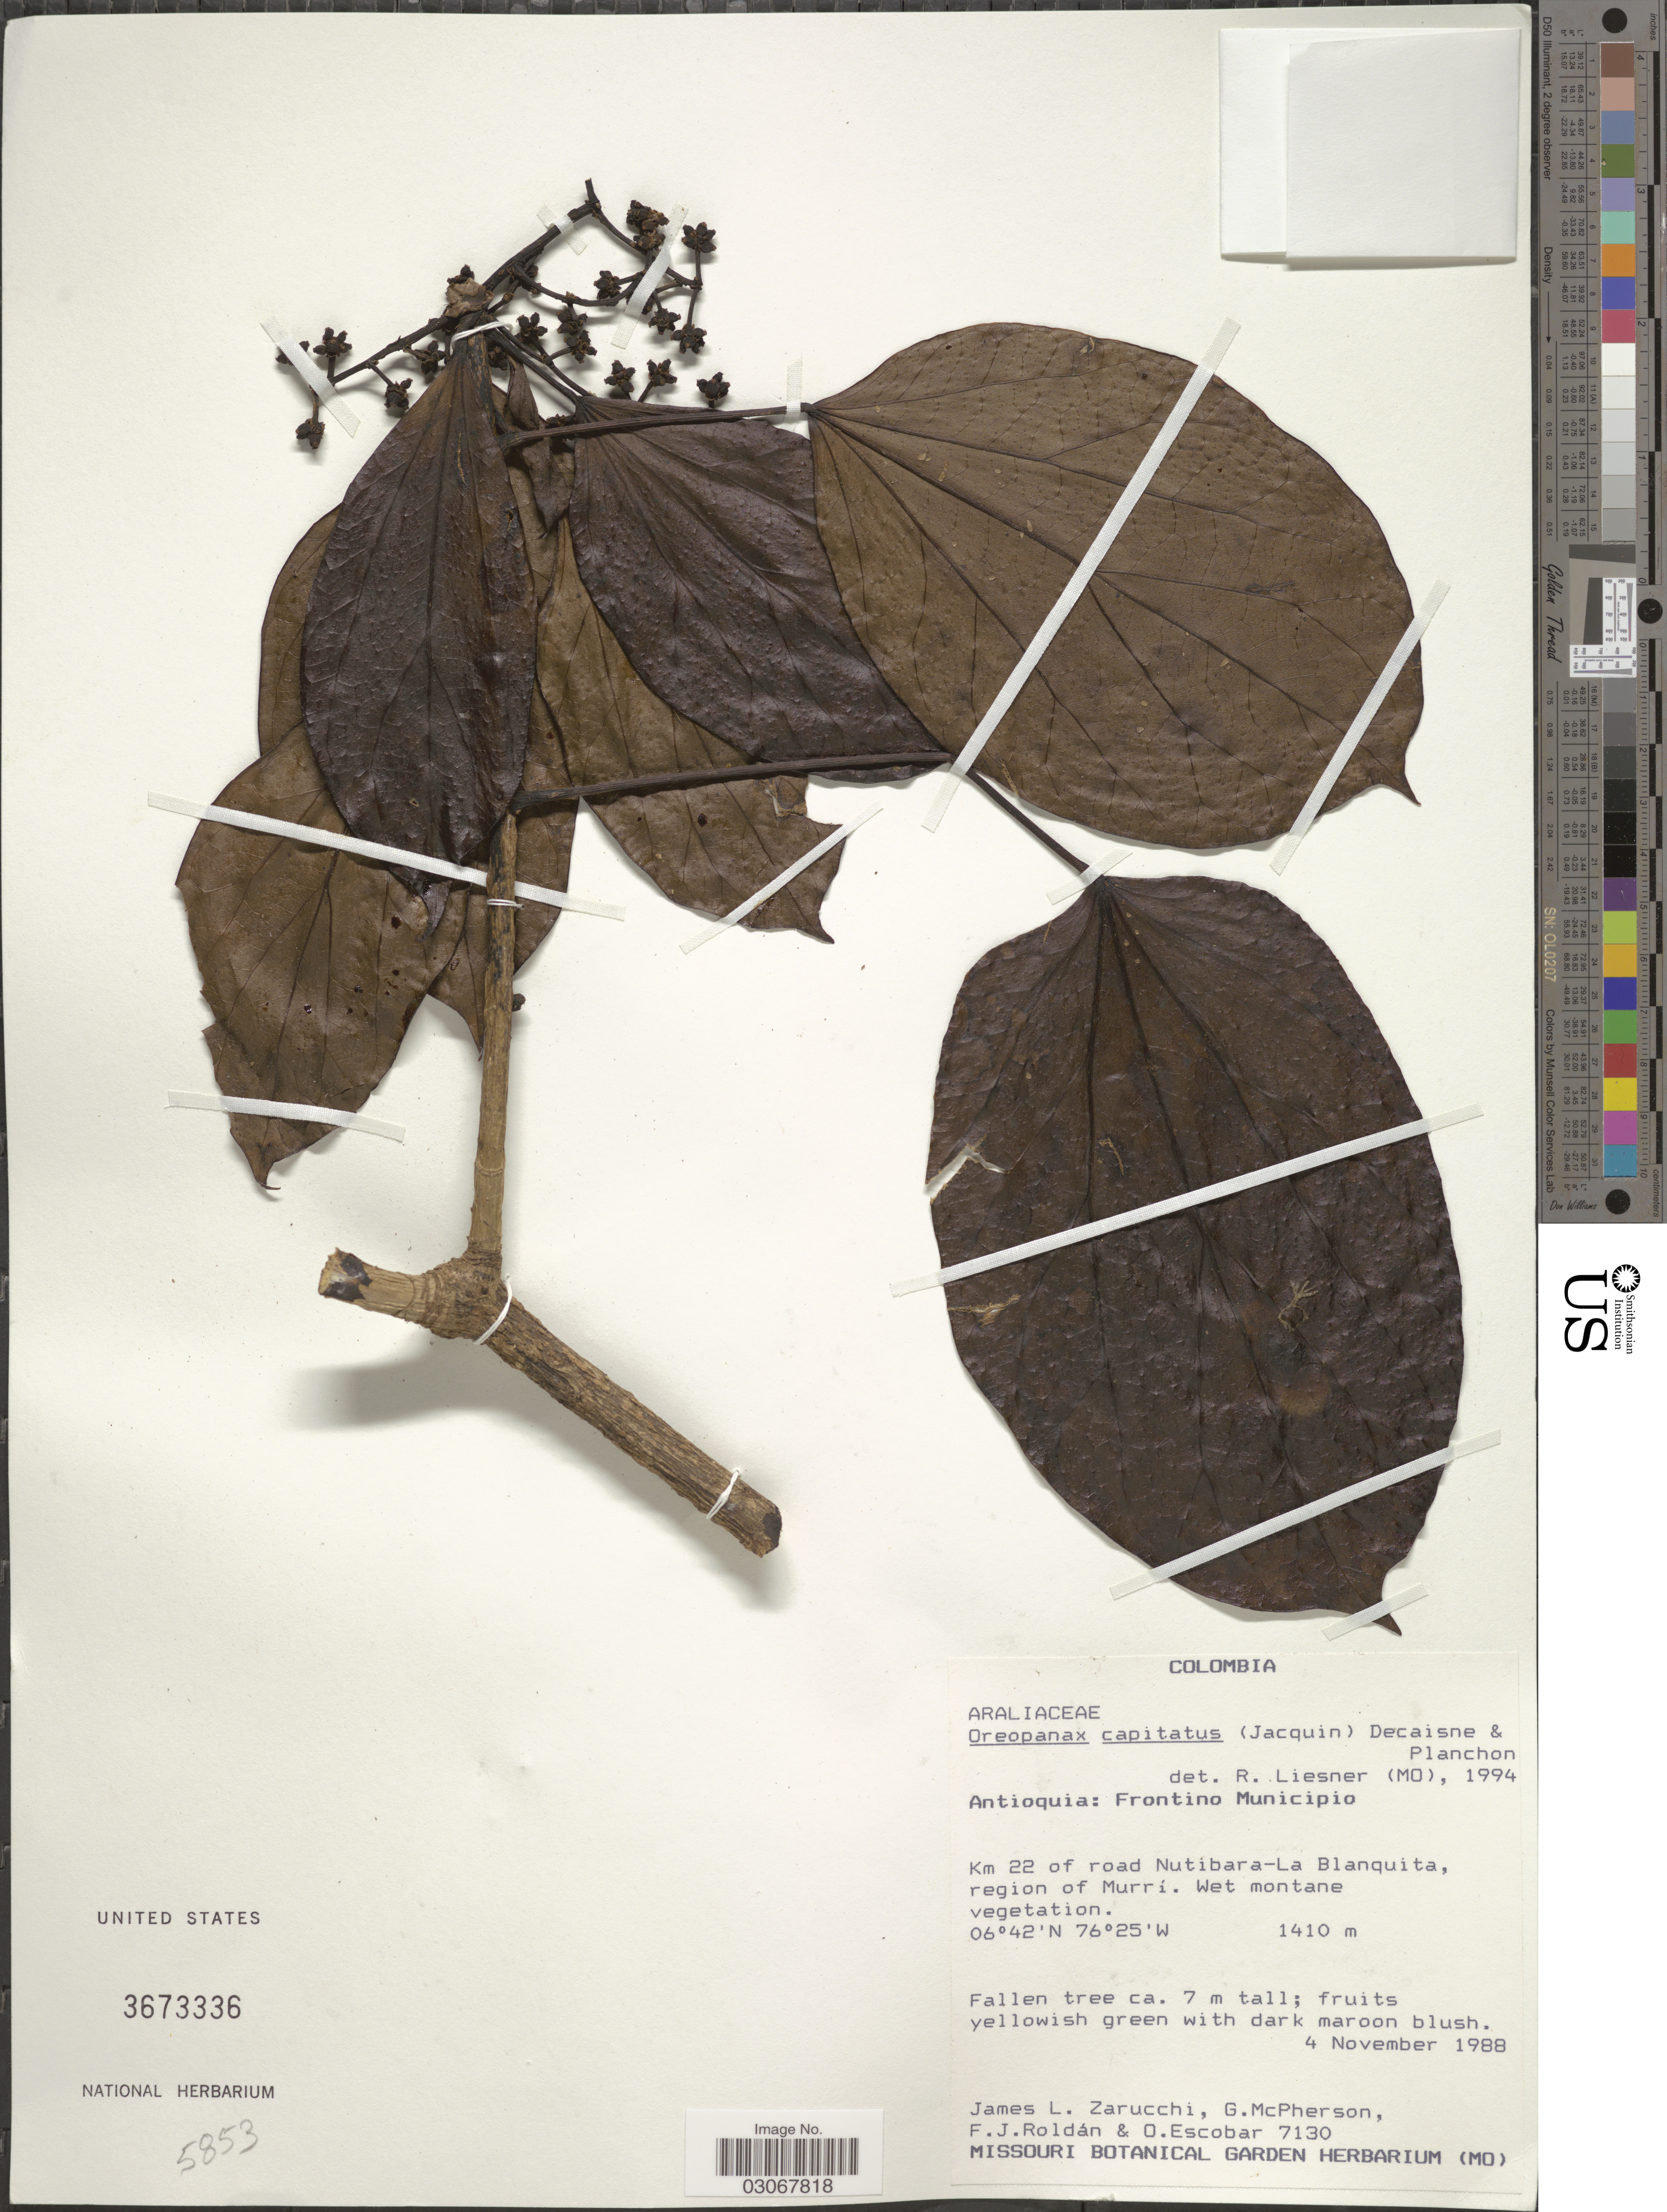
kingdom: Plantae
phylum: Tracheophyta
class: Magnoliopsida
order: Apiales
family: Araliaceae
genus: Oreopanax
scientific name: Oreopanax capitatus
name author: (Jacq.) Decne. & Planch.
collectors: J. L. Zarucchi, G. McPherson, F. J. Roldán & O. Escobar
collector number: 7130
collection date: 1988-11-04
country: Colombia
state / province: Antioquia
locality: Frontino Municipio. Km 22 of road Nutibara-La Blanquita, region of Murrí.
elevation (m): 1410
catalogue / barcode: US 3673336